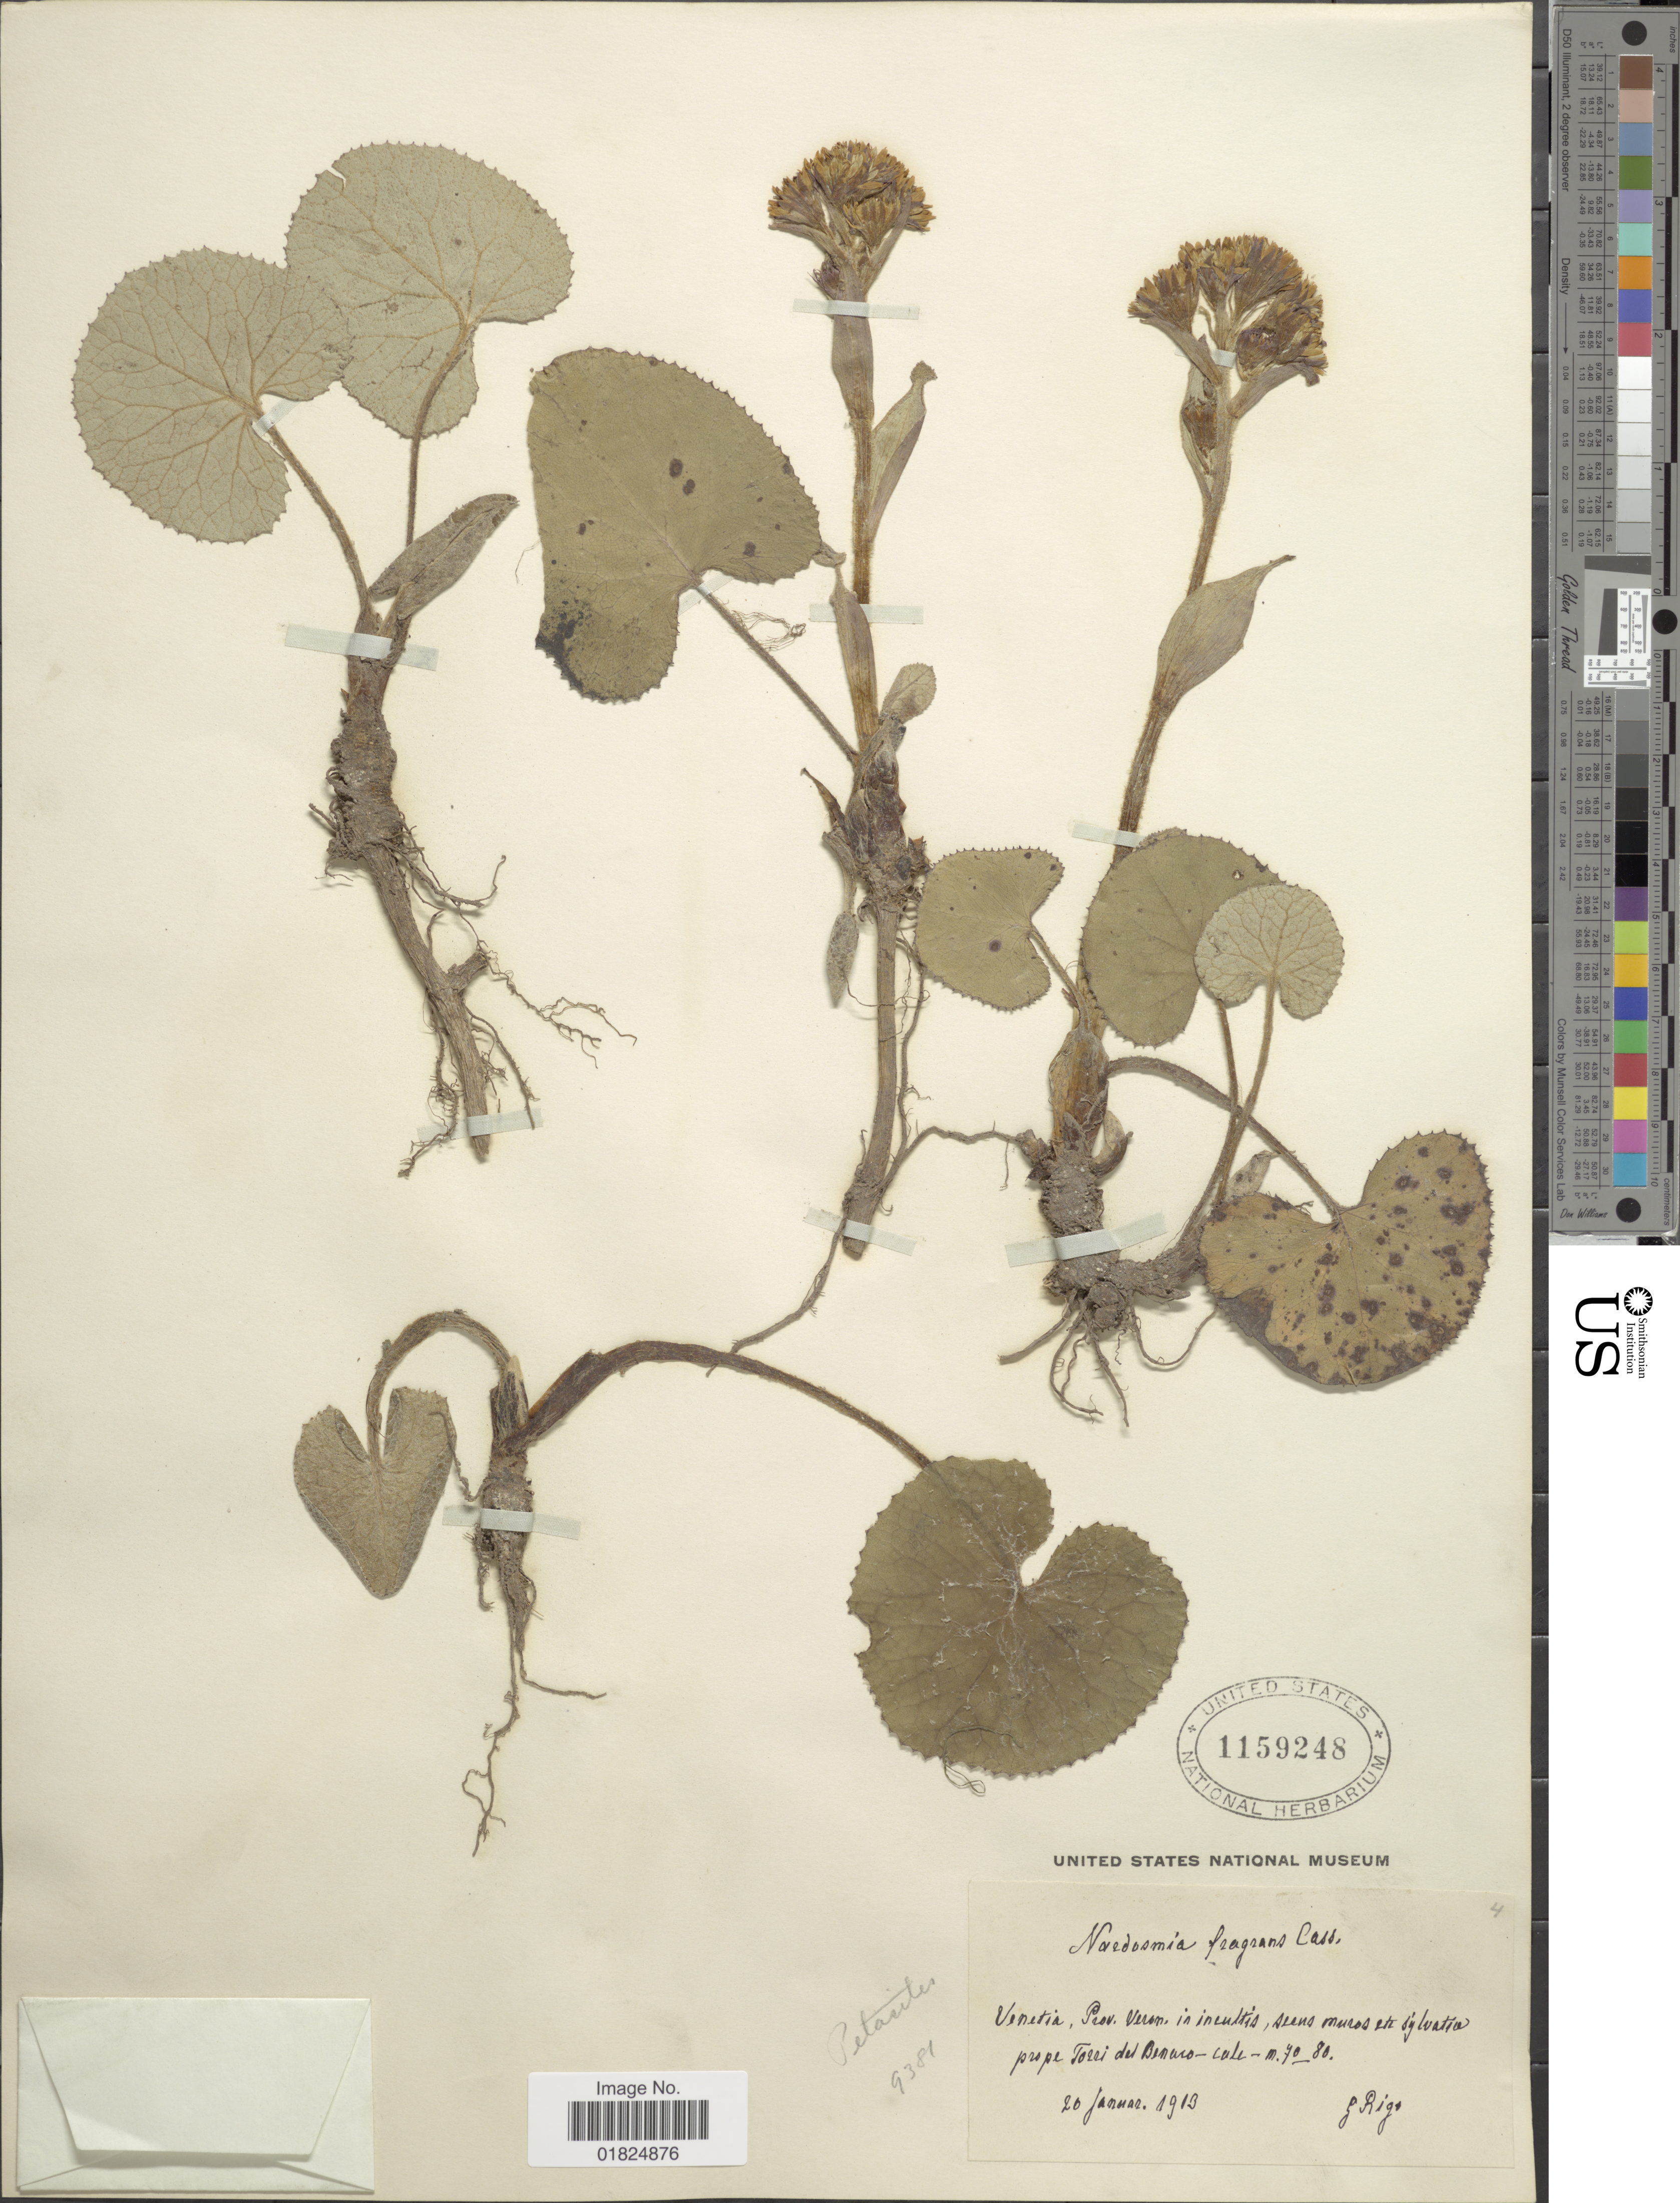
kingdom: Plantae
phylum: Tracheophyta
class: Magnoliopsida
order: Asterales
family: Asteraceae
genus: Petasites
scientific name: Petasites pyrenaicus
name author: (L.) López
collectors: G. Rigo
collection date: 1913-01-22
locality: Venetia, Prov. veron. in incultis. seen muros et sylvattiv prope Torri del benaco-cale [interpreted]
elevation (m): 70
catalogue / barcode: US 1159248